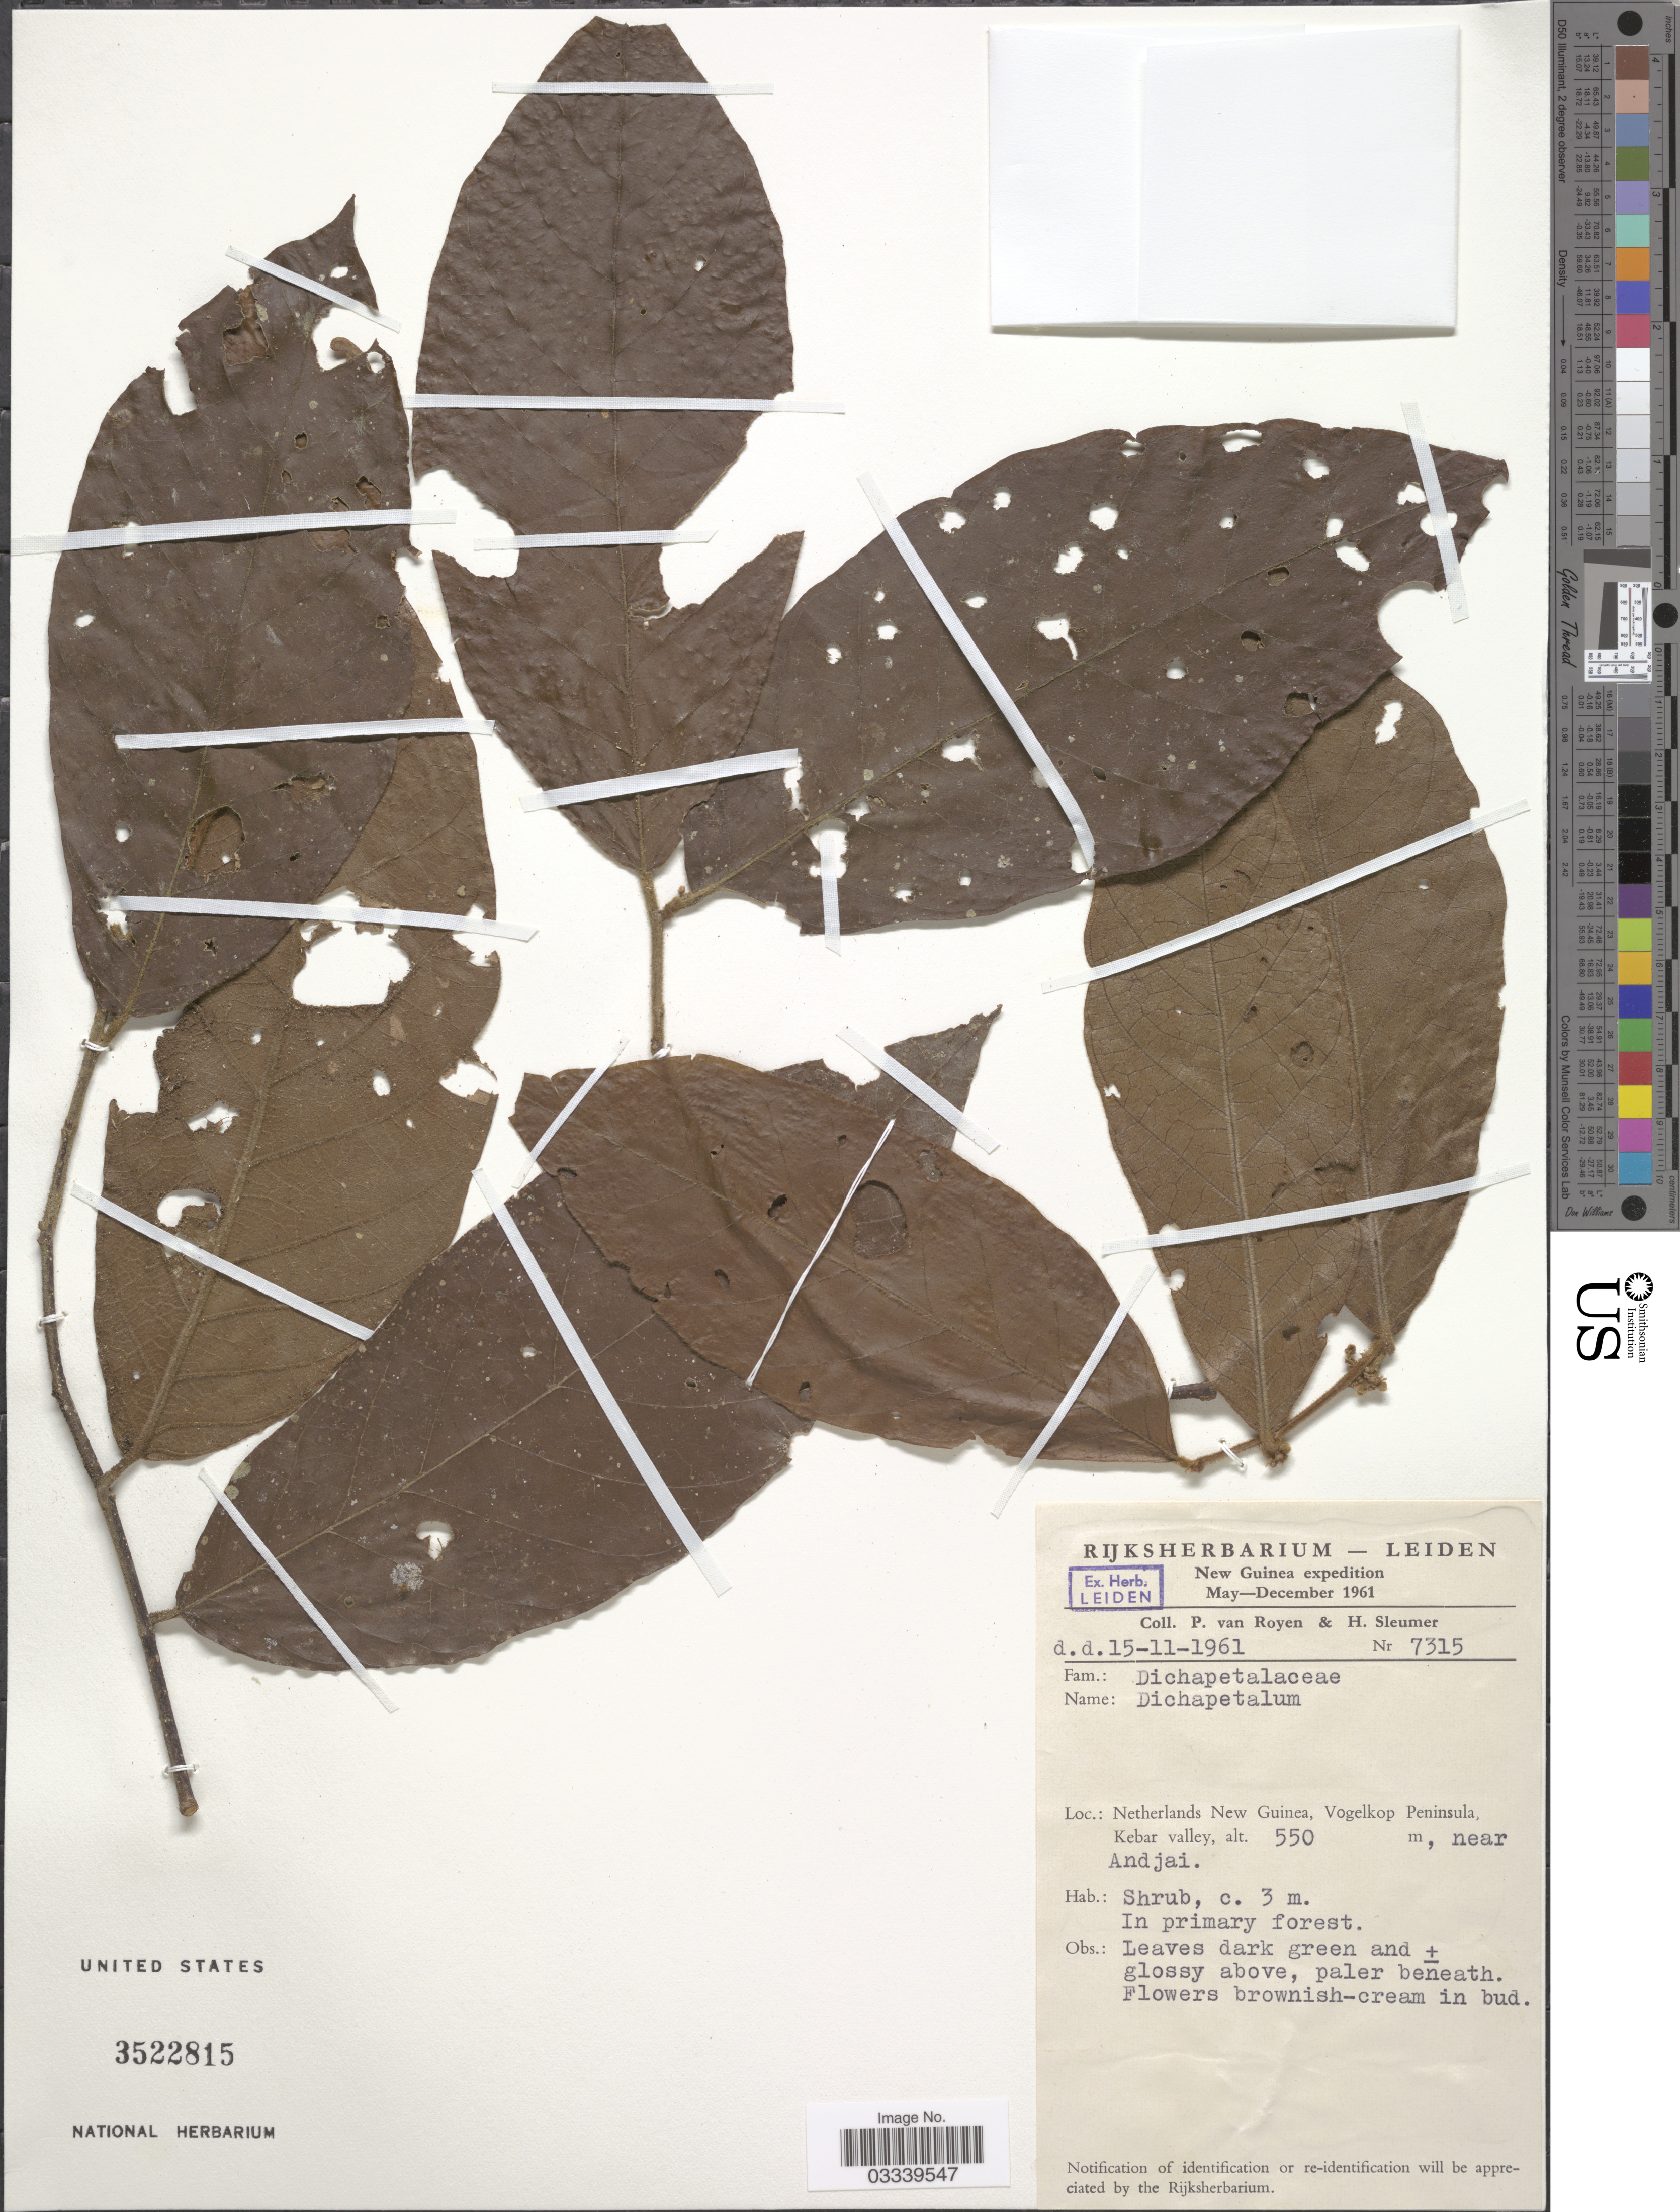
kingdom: Plantae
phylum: Tracheophyta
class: Magnoliopsida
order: Malpighiales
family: Dichapetalaceae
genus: Dichapetalum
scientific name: Dichapetalum sp.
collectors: P. van Royen & H. O. Sleumer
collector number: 7315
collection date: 1961-11-15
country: Indonesia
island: New Guinea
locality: New Guinea. Netherlands New Guinea, Vogelkop Peninsula, Kebar valley, near Andjai.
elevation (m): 550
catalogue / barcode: US 3522815